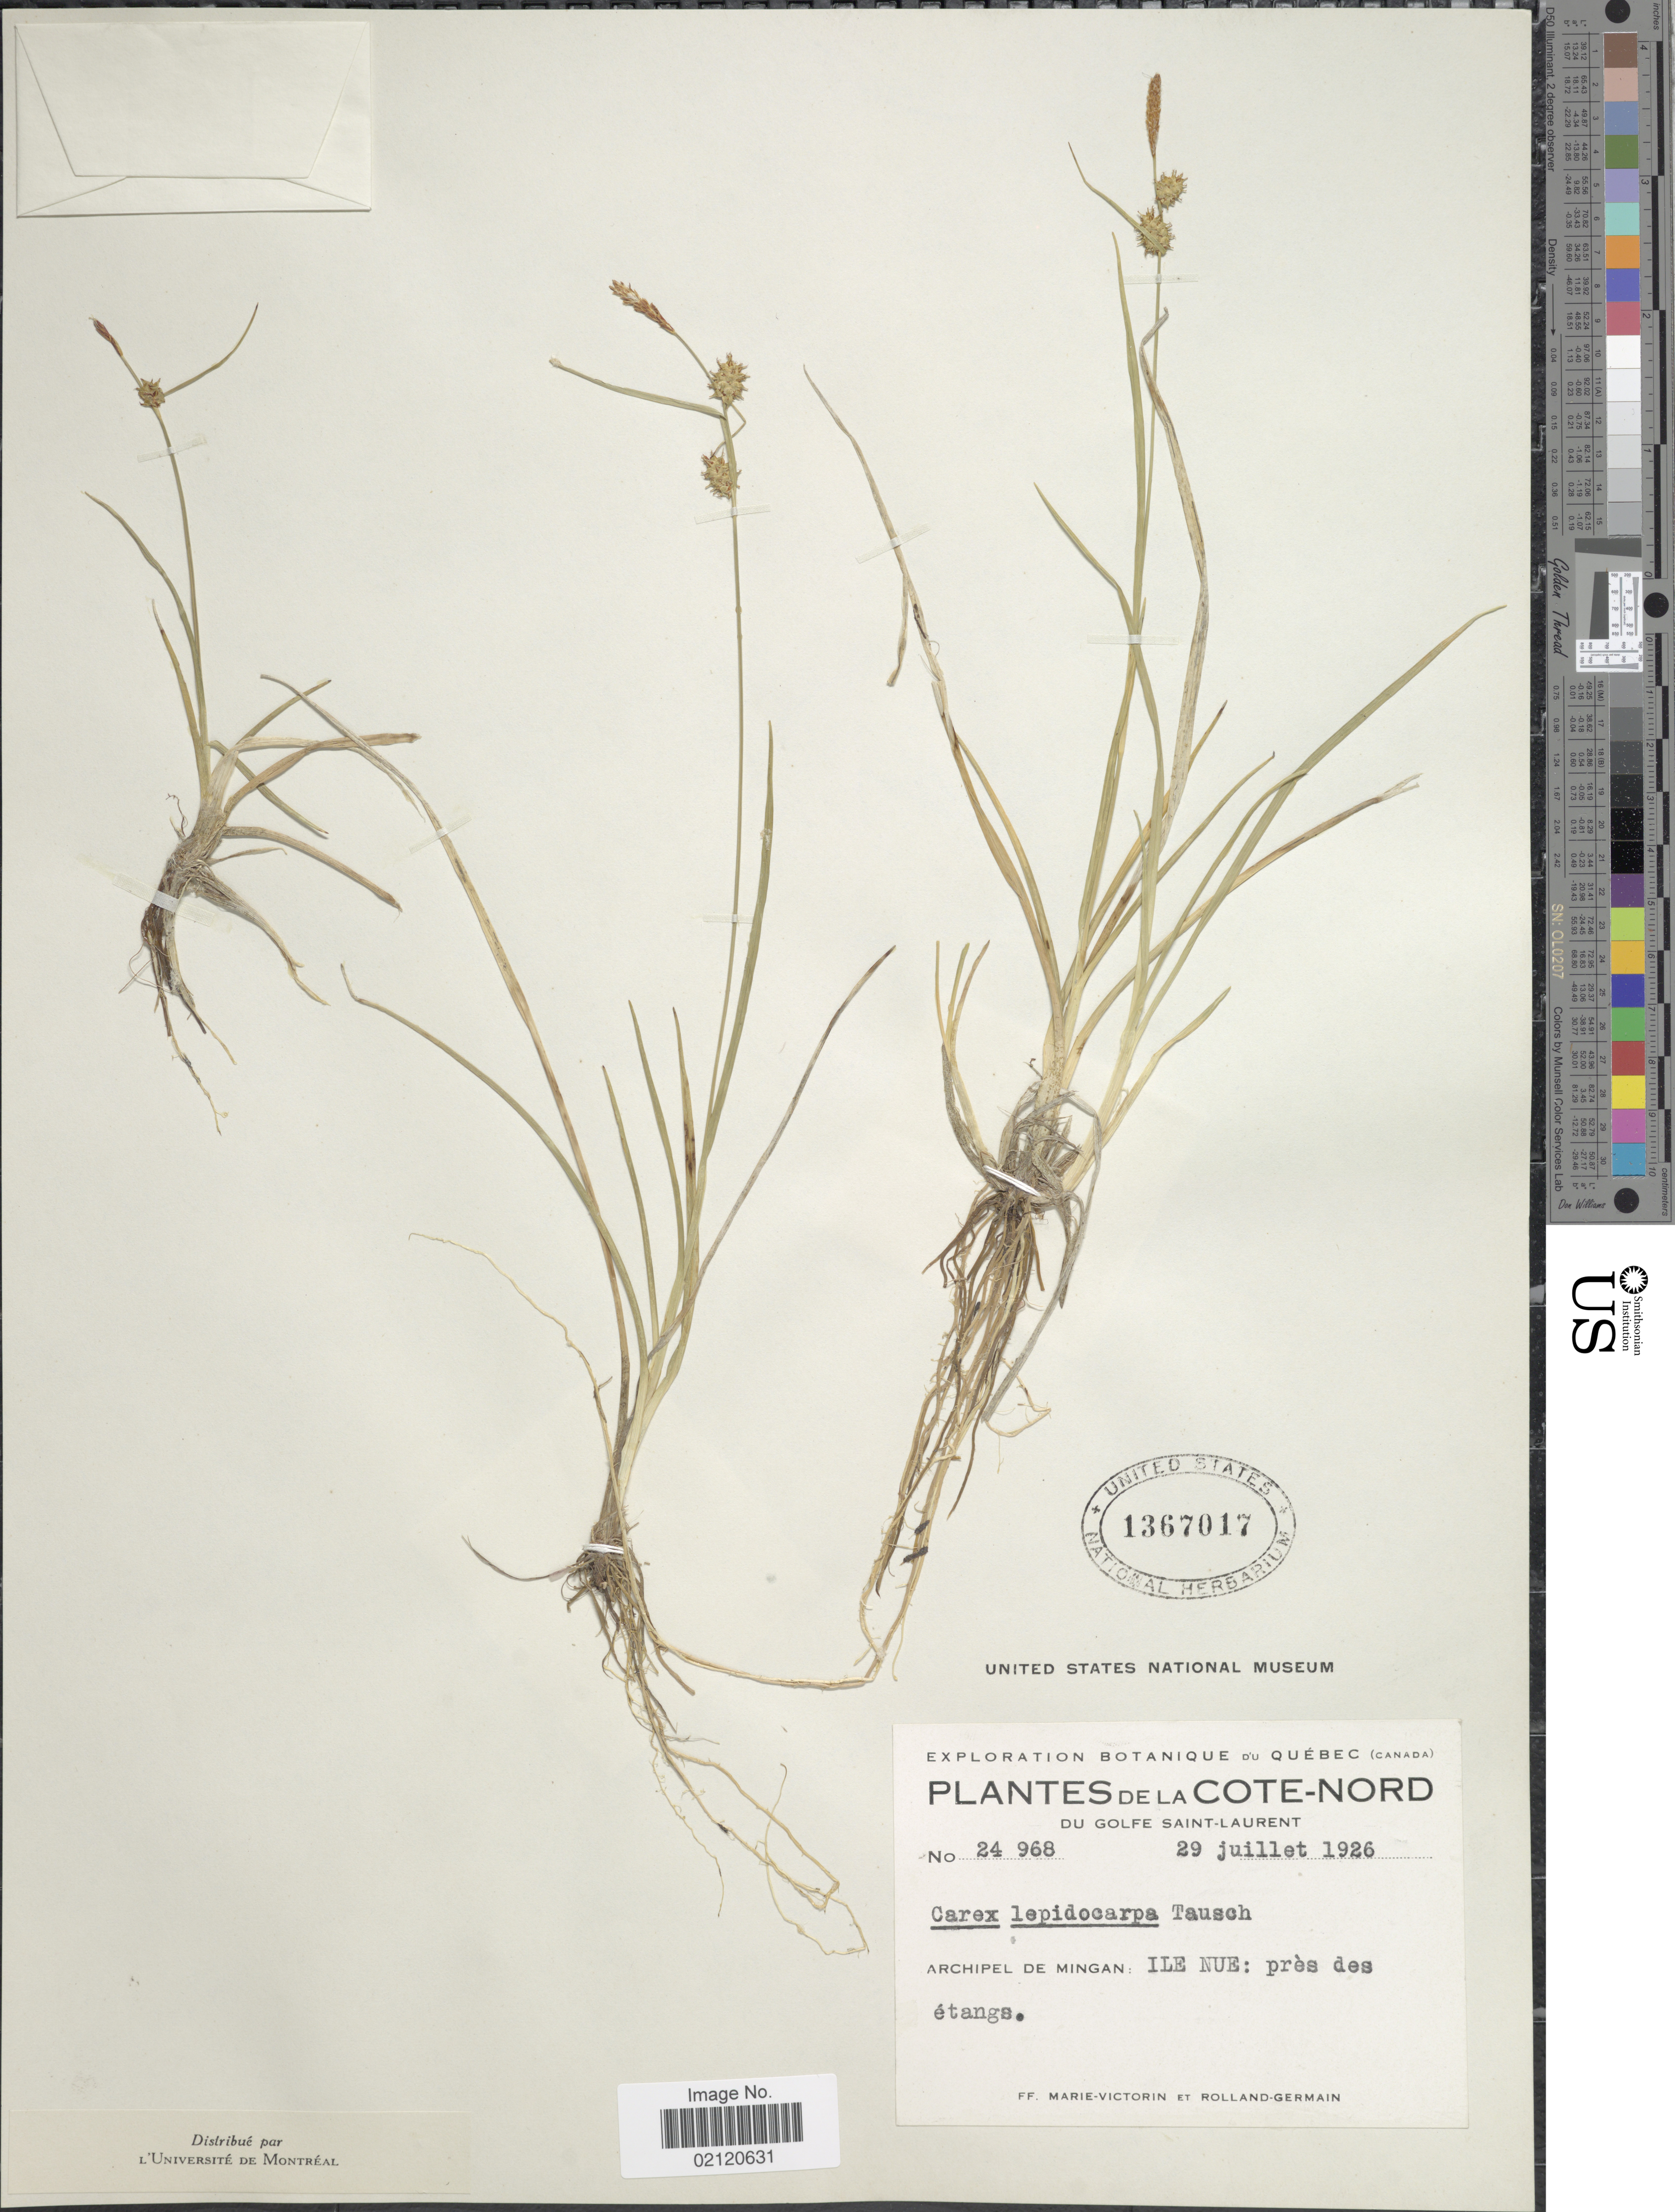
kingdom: Plantae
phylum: Tracheophyta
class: Liliopsida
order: Poales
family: Cyperaceae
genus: Carex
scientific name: Carex lepidocarpa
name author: Tausch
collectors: F. Marie-Victorin & Rolland-Germain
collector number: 24968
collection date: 1926-07-29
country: Canada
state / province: Quebec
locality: De La Cote-Nord, Du Golfe Saint-Laurent, Archipel de Mingan: Ile Nue: pres des etangs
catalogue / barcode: US 1367017